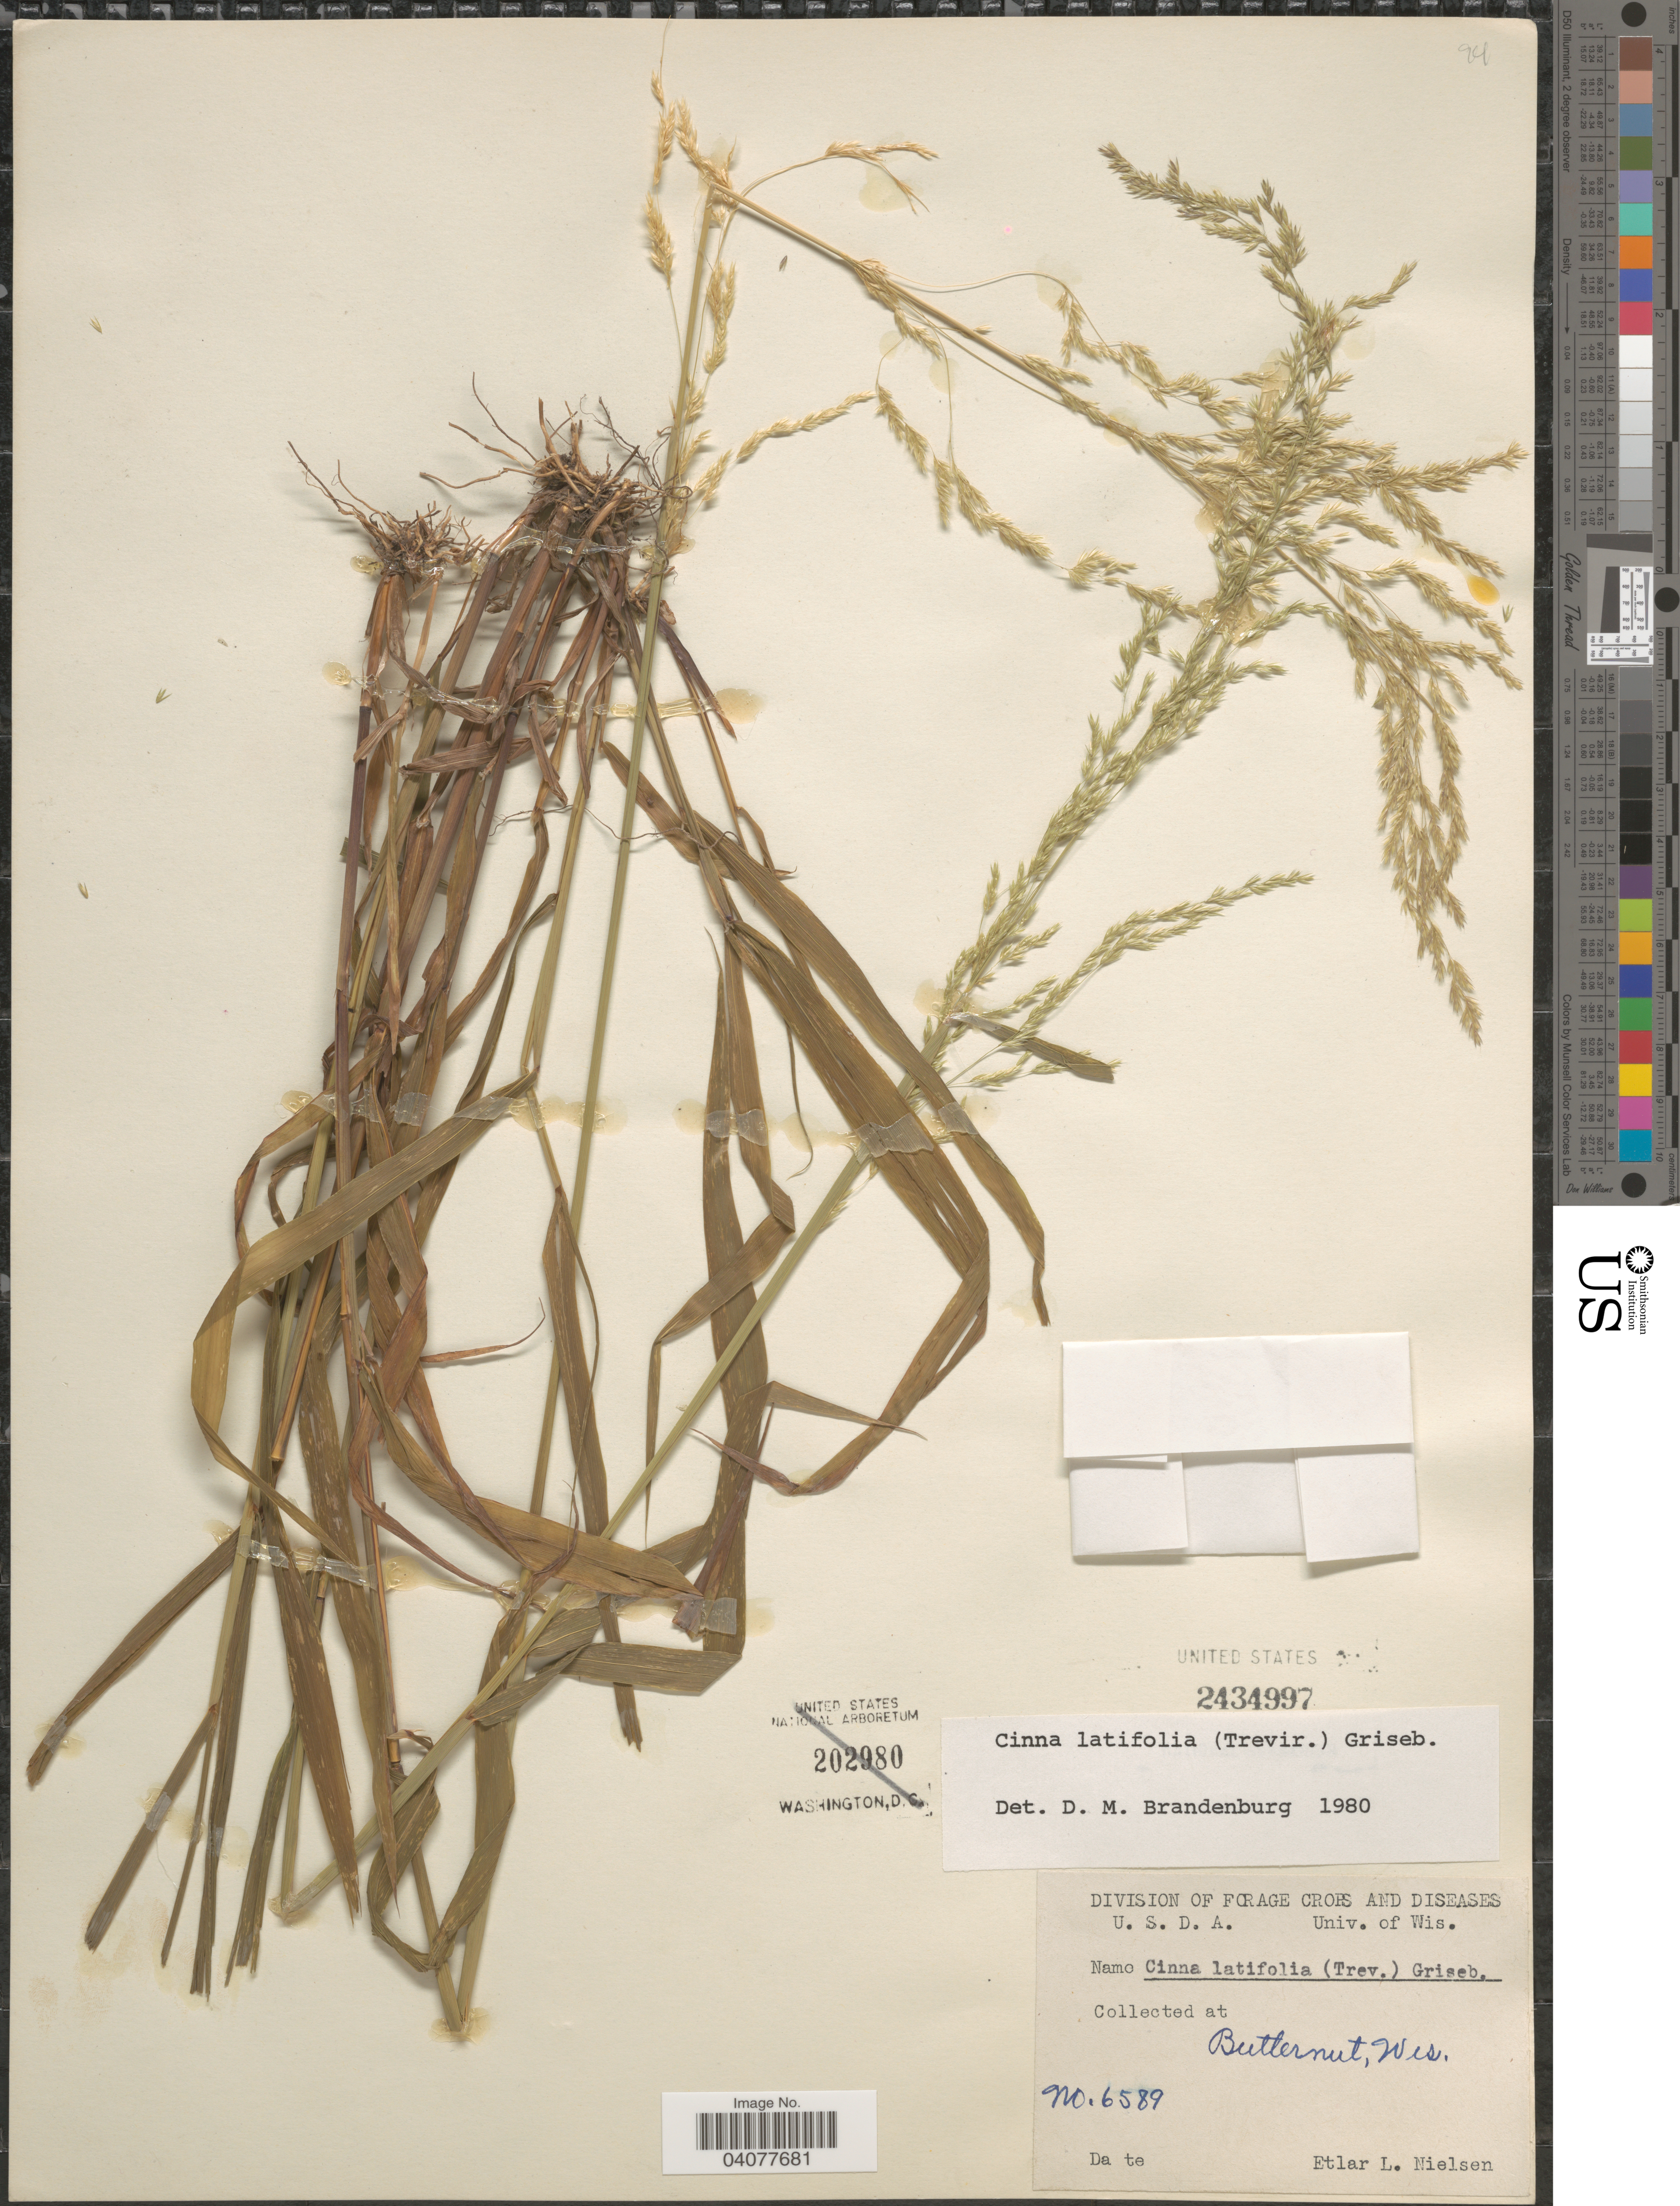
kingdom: Plantae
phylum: Tracheophyta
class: Liliopsida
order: Poales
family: Poaceae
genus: Cinna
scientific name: Cinna latifolia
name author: (Trevir. ex Goeppert) Griseb.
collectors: E. L. Nielsen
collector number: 6589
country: United States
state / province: Wisconsin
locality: Butternut.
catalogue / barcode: US 2434997